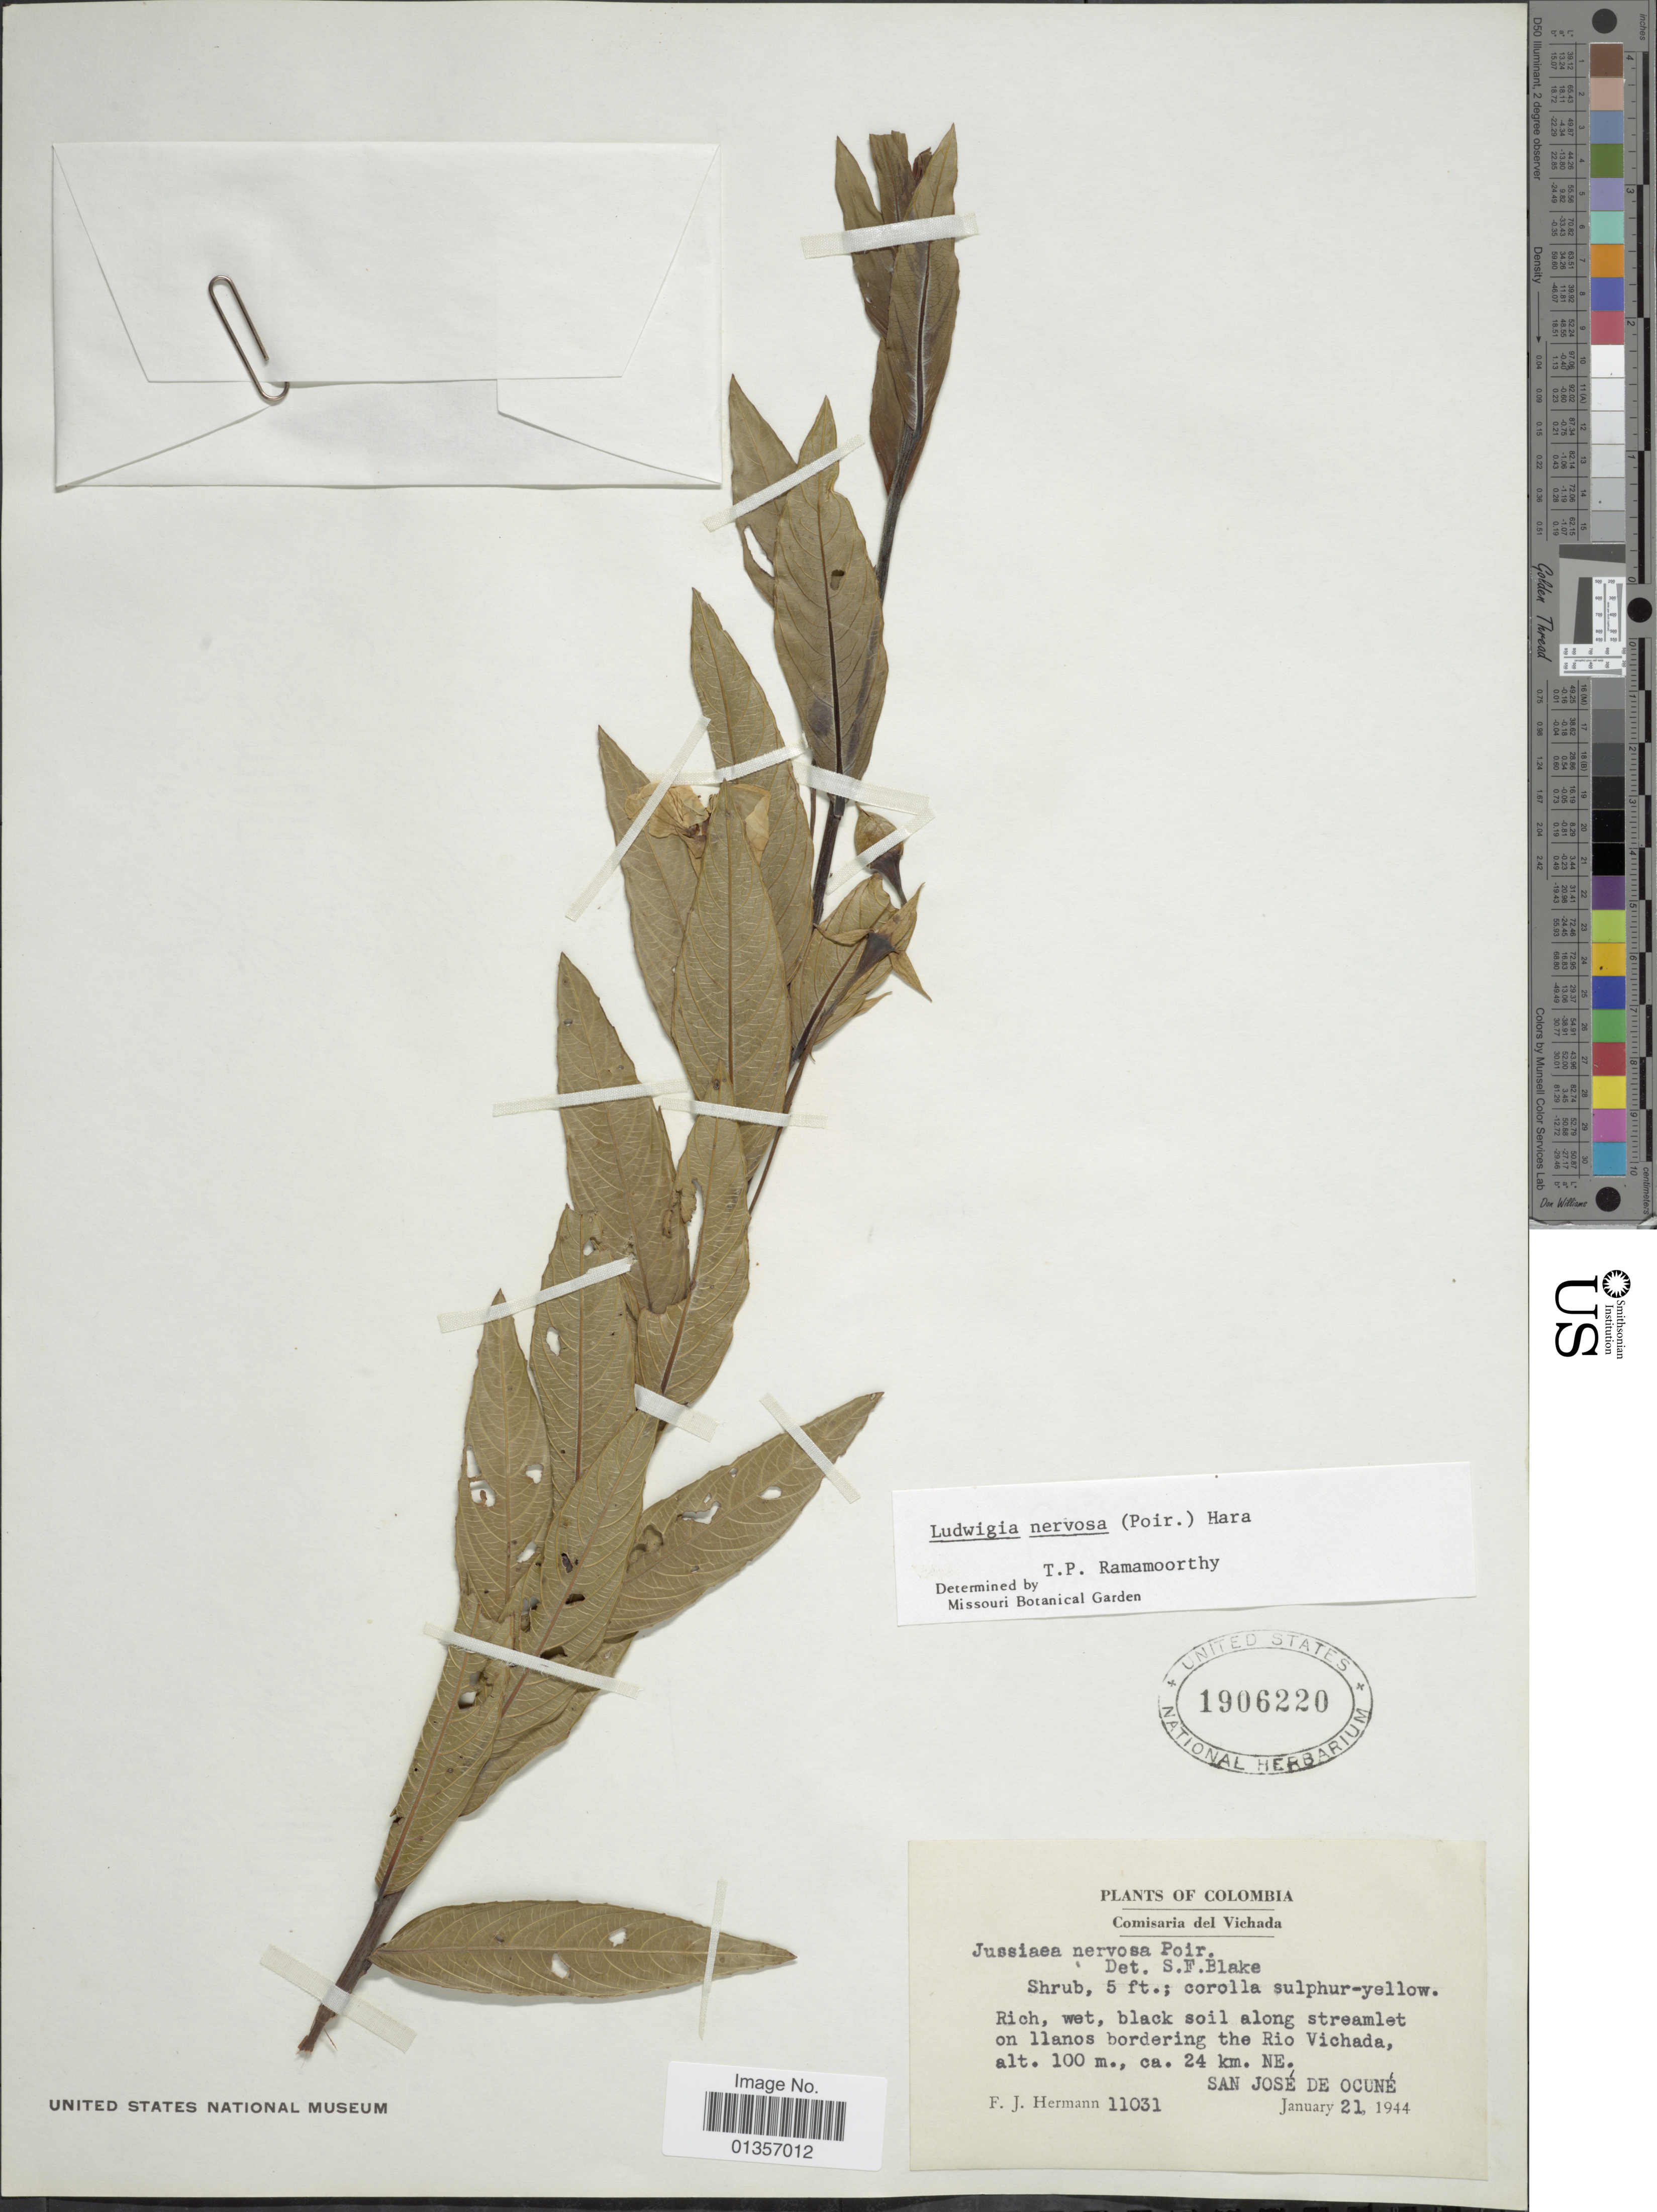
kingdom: Plantae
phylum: Tracheophyta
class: Magnoliopsida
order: Myrtales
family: Onagraceae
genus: Ludwigia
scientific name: Ludwigia nervosa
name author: (Poir.) H. Hara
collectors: F. J. Hermann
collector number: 11031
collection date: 1944-01-21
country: Colombia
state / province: Vichada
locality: Black soil along streamlet on llanos bordering the Rio Vichada, ca. 24 km. NE. San José de Ocuné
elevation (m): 100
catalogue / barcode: US 1906220